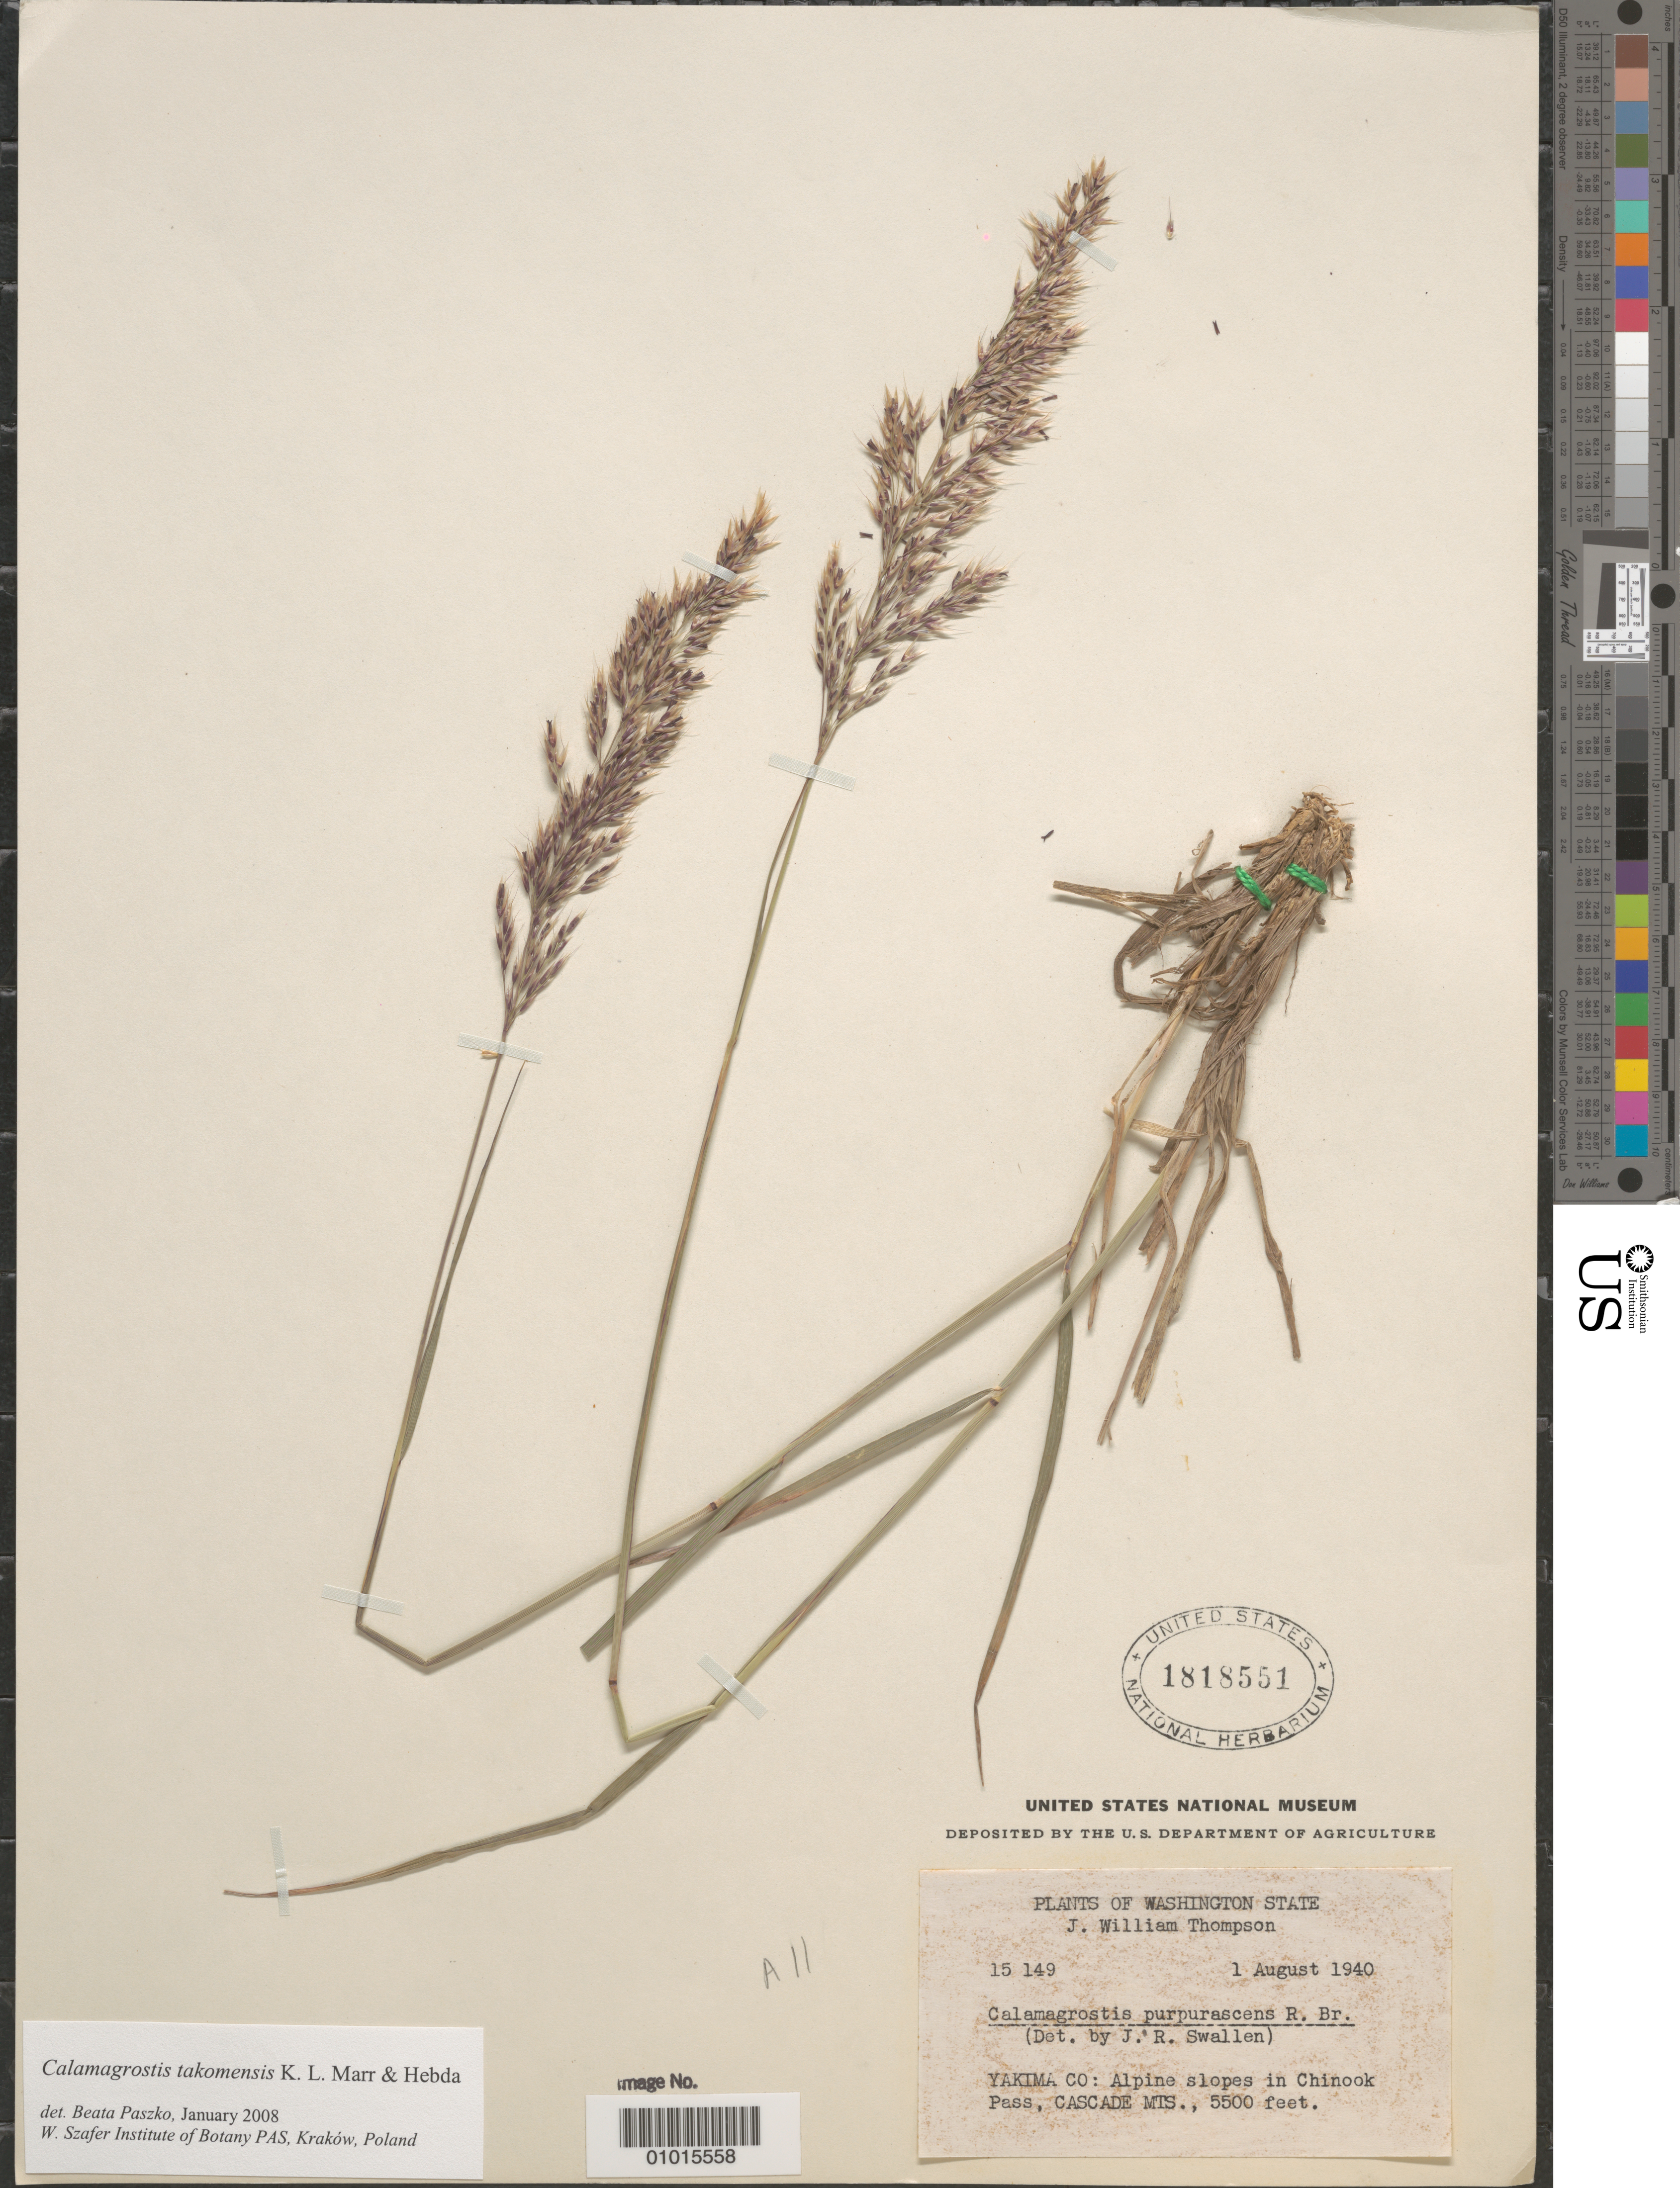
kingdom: Plantae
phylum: Tracheophyta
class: Liliopsida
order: Poales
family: Poaceae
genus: Calamagrostis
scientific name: Calamagrostis tacomensis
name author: K. Marr & Hebda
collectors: J. W. Thompson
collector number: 15149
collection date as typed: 01 Aug 1940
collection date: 1940-08-01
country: United States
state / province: Washington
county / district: Yakima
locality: Cascade Mountains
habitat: Alpine slopes in Chinook Pass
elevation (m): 1676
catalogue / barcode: US 1818551